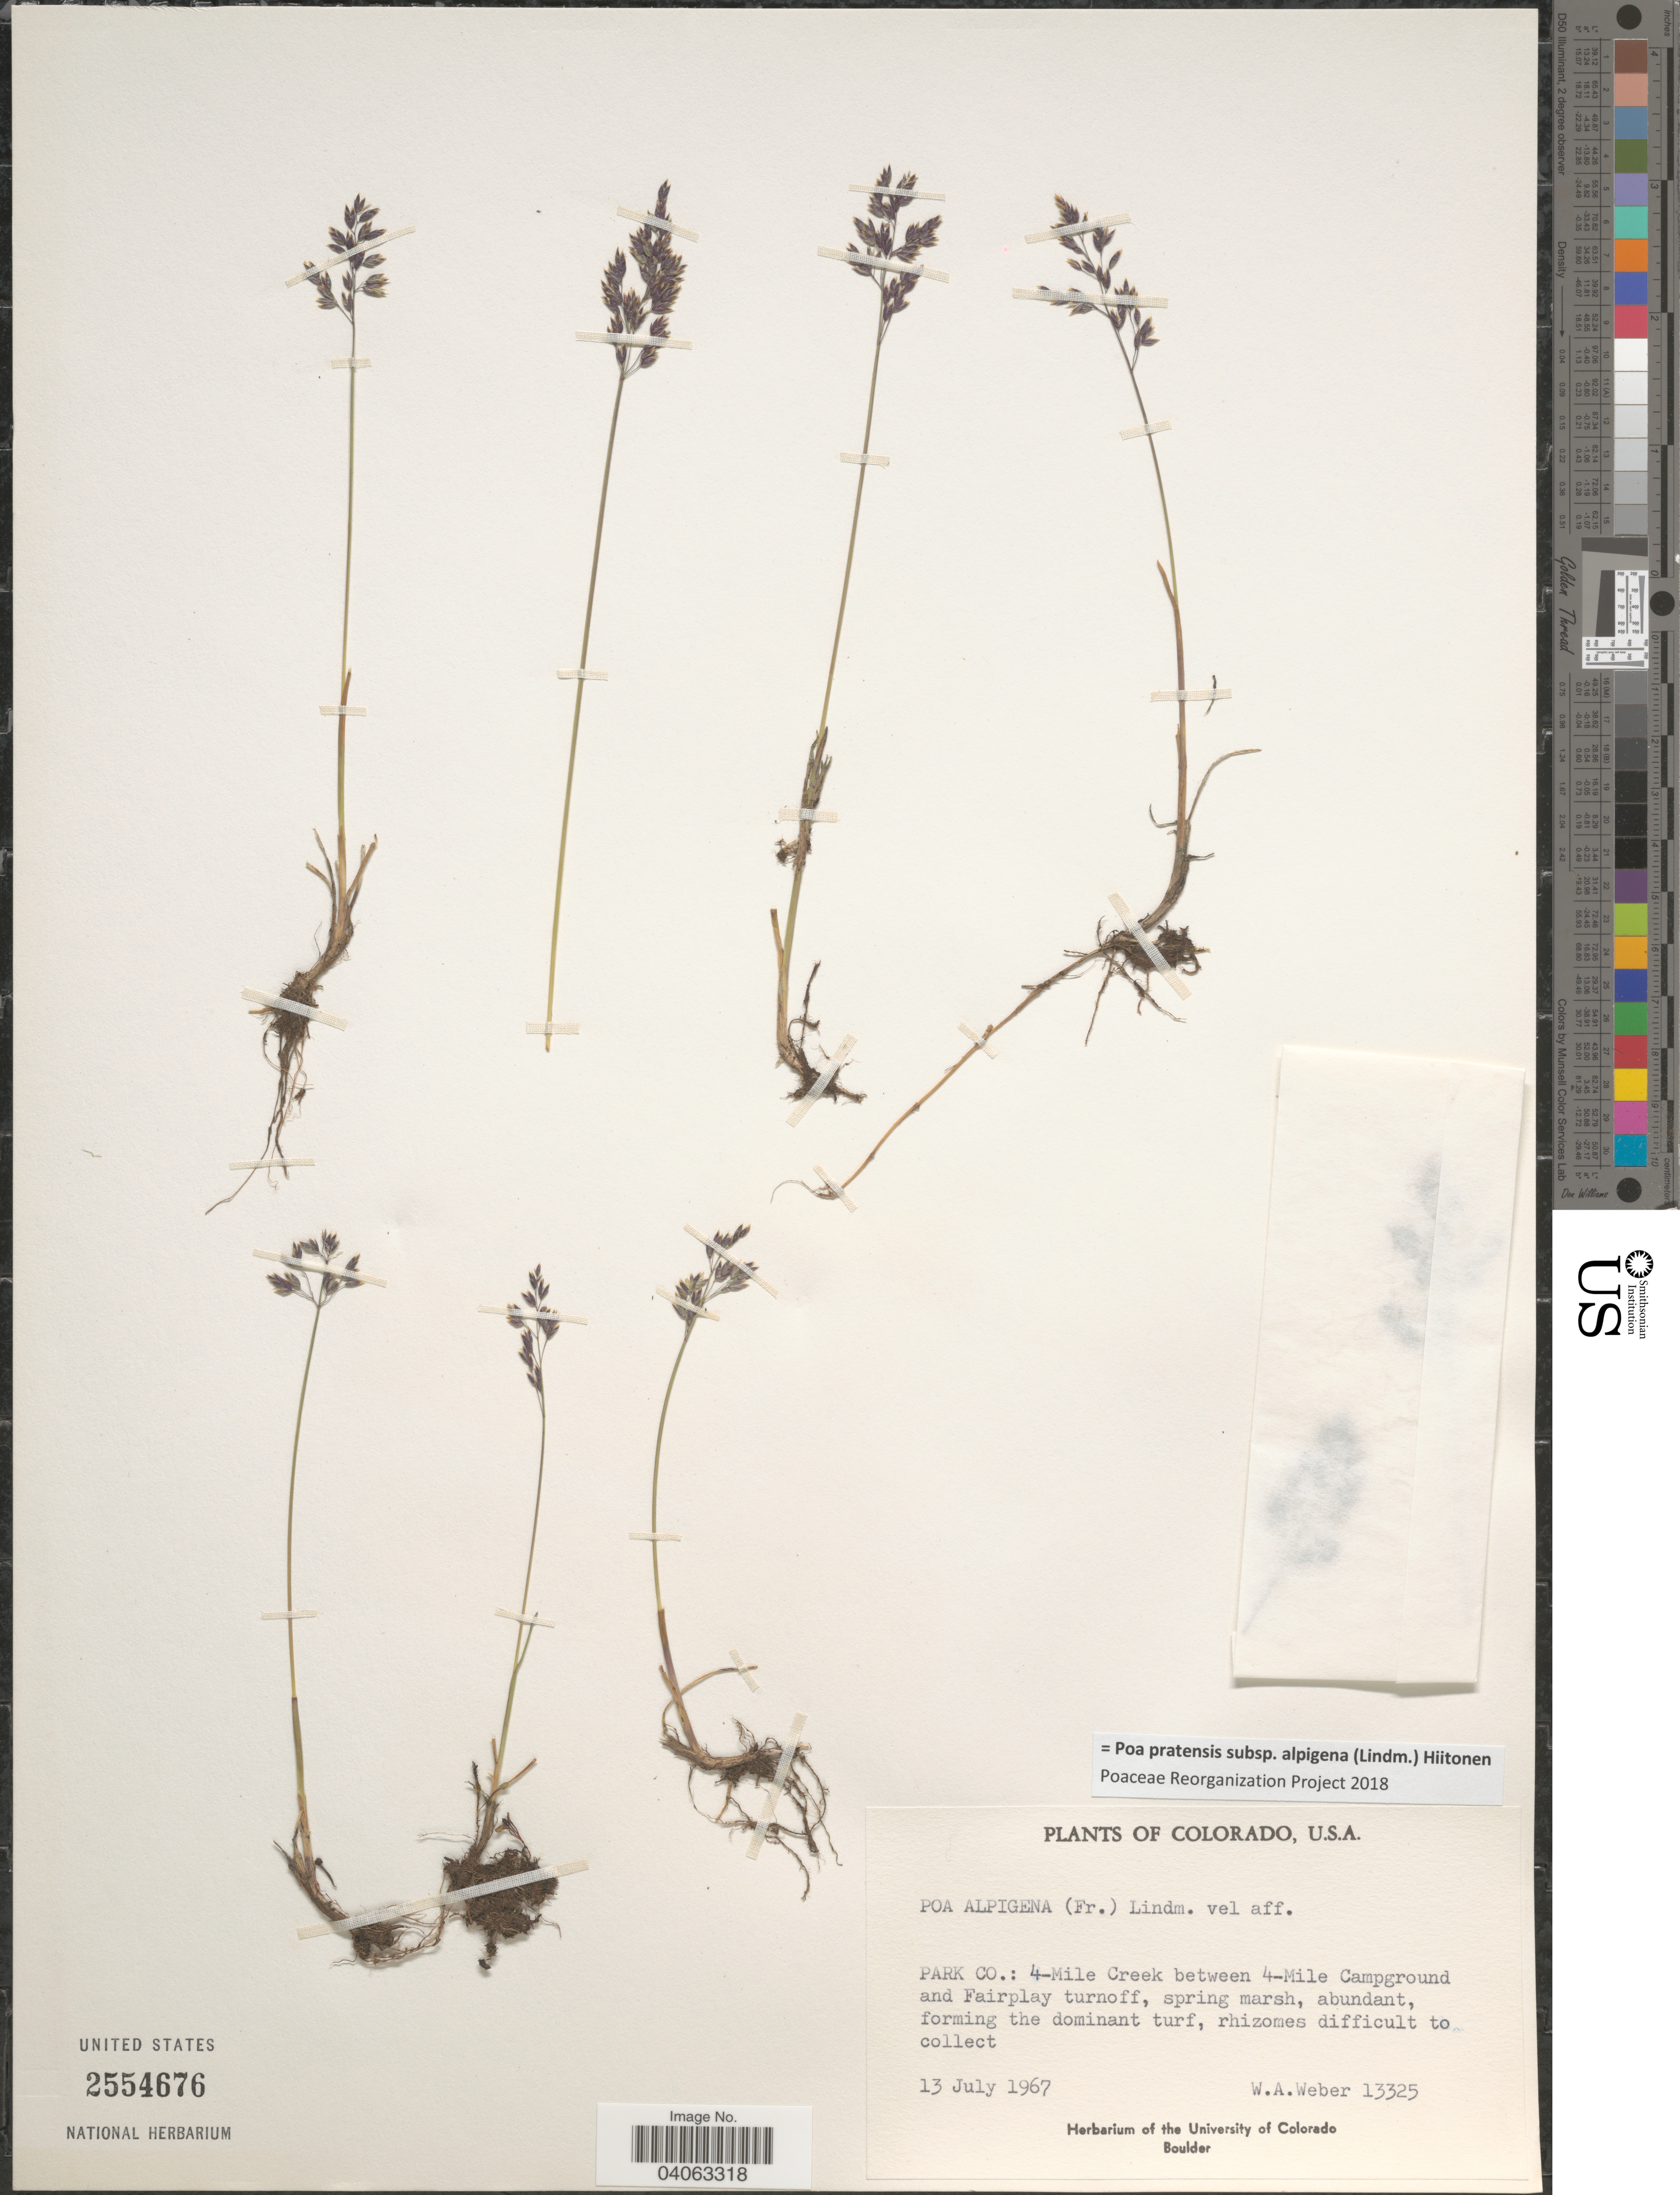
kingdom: Plantae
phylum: Tracheophyta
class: Liliopsida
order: Poales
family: Poaceae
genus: Poa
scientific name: Poa pratensis subsp. alpigena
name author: (Lindm.) Hiitonen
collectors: W. A. Weber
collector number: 13325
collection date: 1967-07-13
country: United States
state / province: Colorado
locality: Park Co.: 4-Mile Creek Campground and Fairplay turnoff.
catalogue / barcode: US 2554676